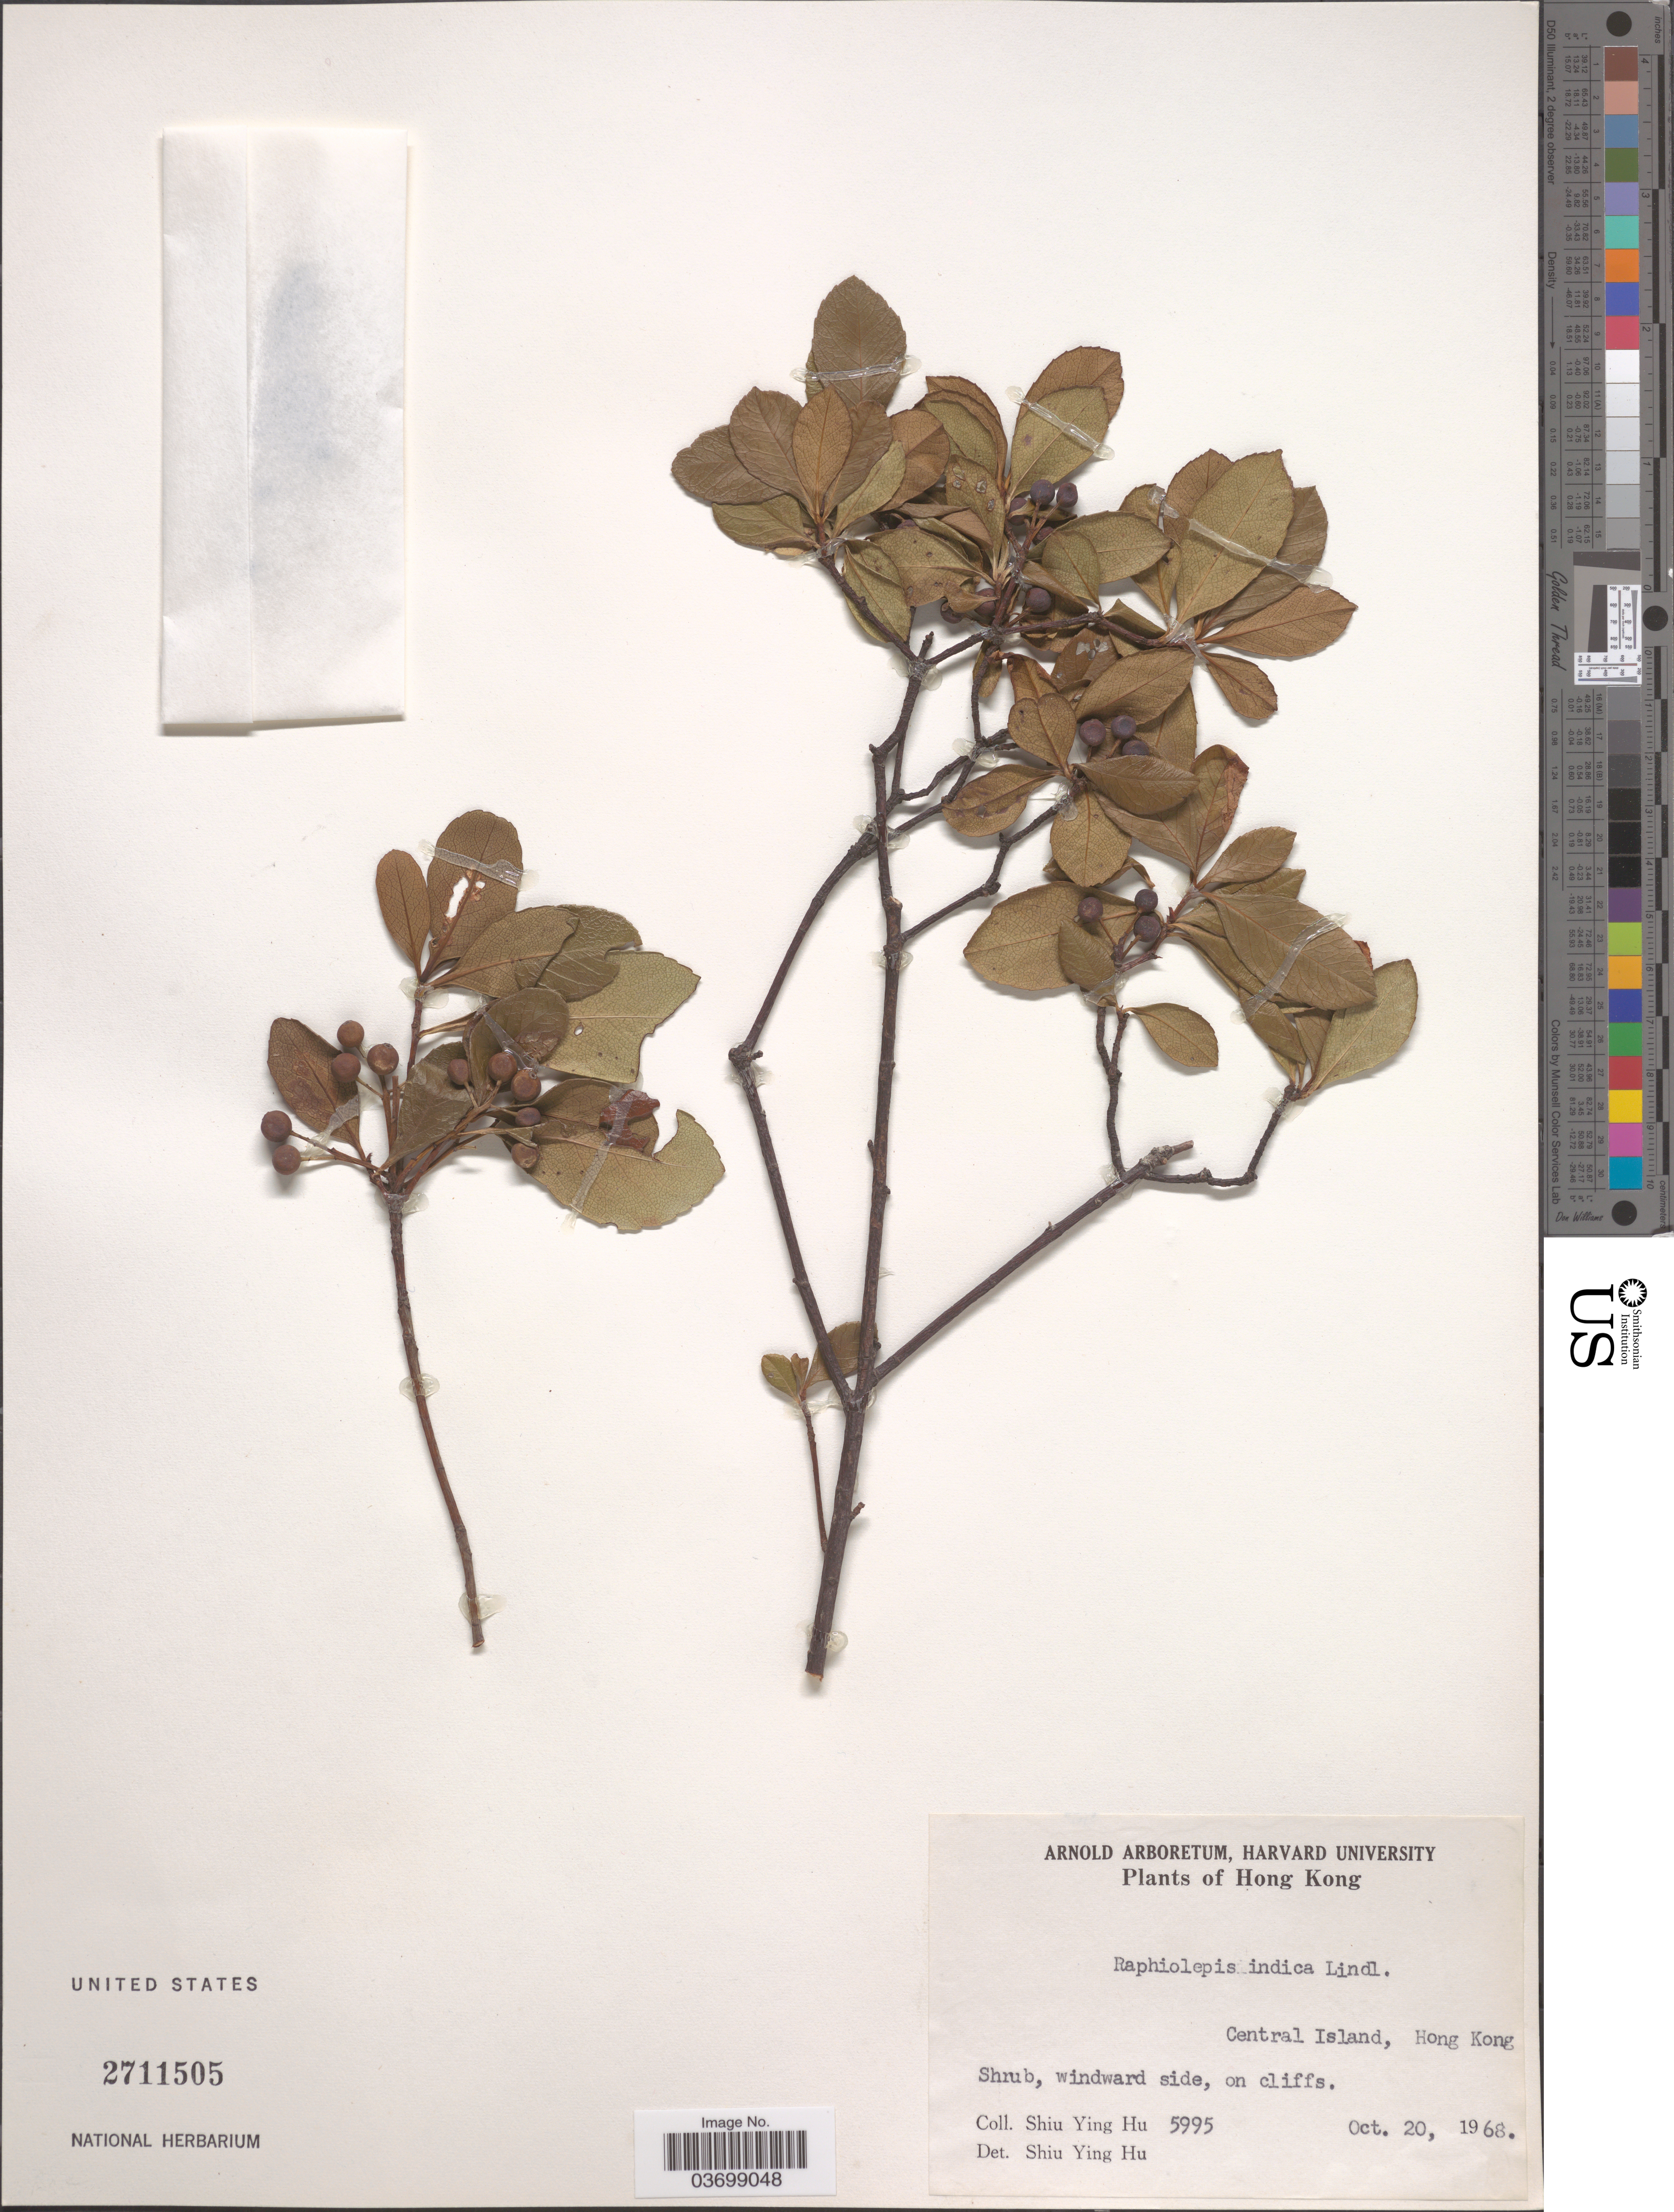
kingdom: Plantae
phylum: Tracheophyta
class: Magnoliopsida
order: Rosales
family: Rosaceae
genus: Rhaphiolepis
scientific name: Rhaphiolepis indica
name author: (L.) Lindl.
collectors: S. Y. Hu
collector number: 5995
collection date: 1968-10-20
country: China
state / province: Hong Kong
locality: Central Island.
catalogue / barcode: US 2711505